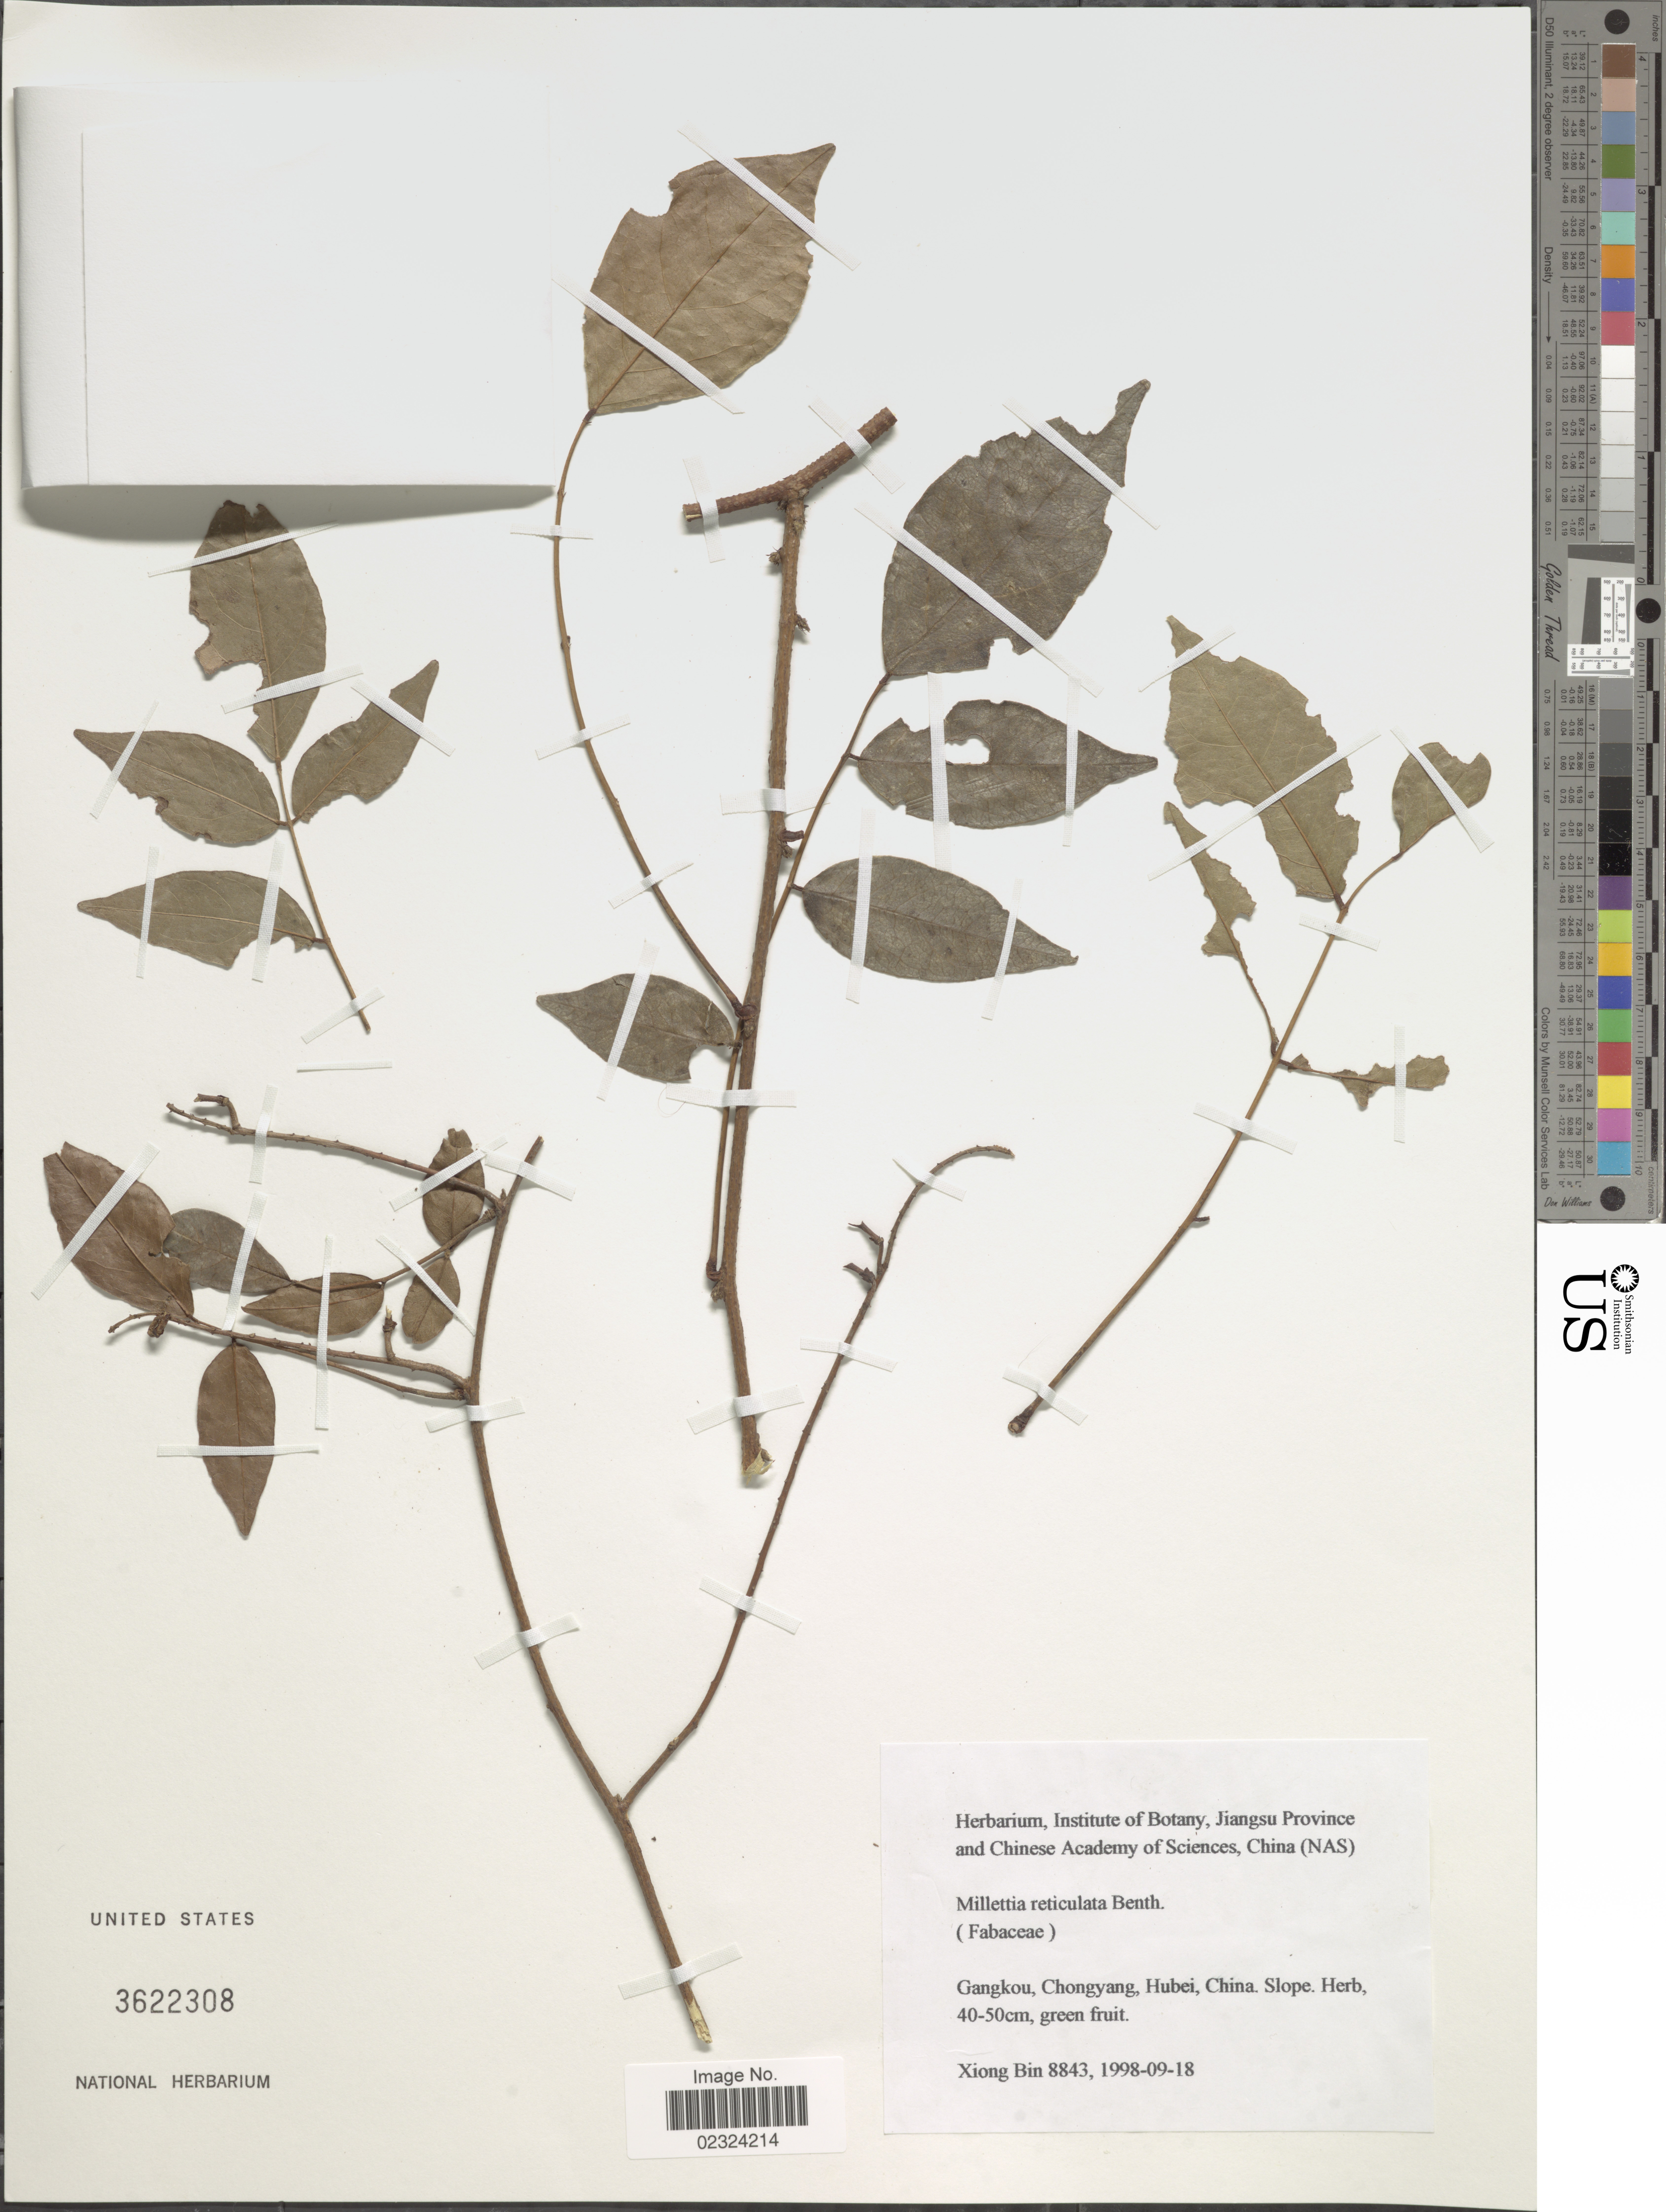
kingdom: Plantae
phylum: Tracheophyta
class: Magnoliopsida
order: Fabales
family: Fabaceae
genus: Wisteriopsis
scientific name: Wisteriopsis reticulata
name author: (Benth.) J. Compton & Schrire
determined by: Strong, Mark T., (BOT), Smithsonian Institution - National Museum of Natural History (UNITED STATES)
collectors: X. Bin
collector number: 8843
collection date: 1998-09-18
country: China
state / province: Hubei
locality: Gangkou, Chongyamg, Hubei, China.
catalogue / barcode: US 3622308